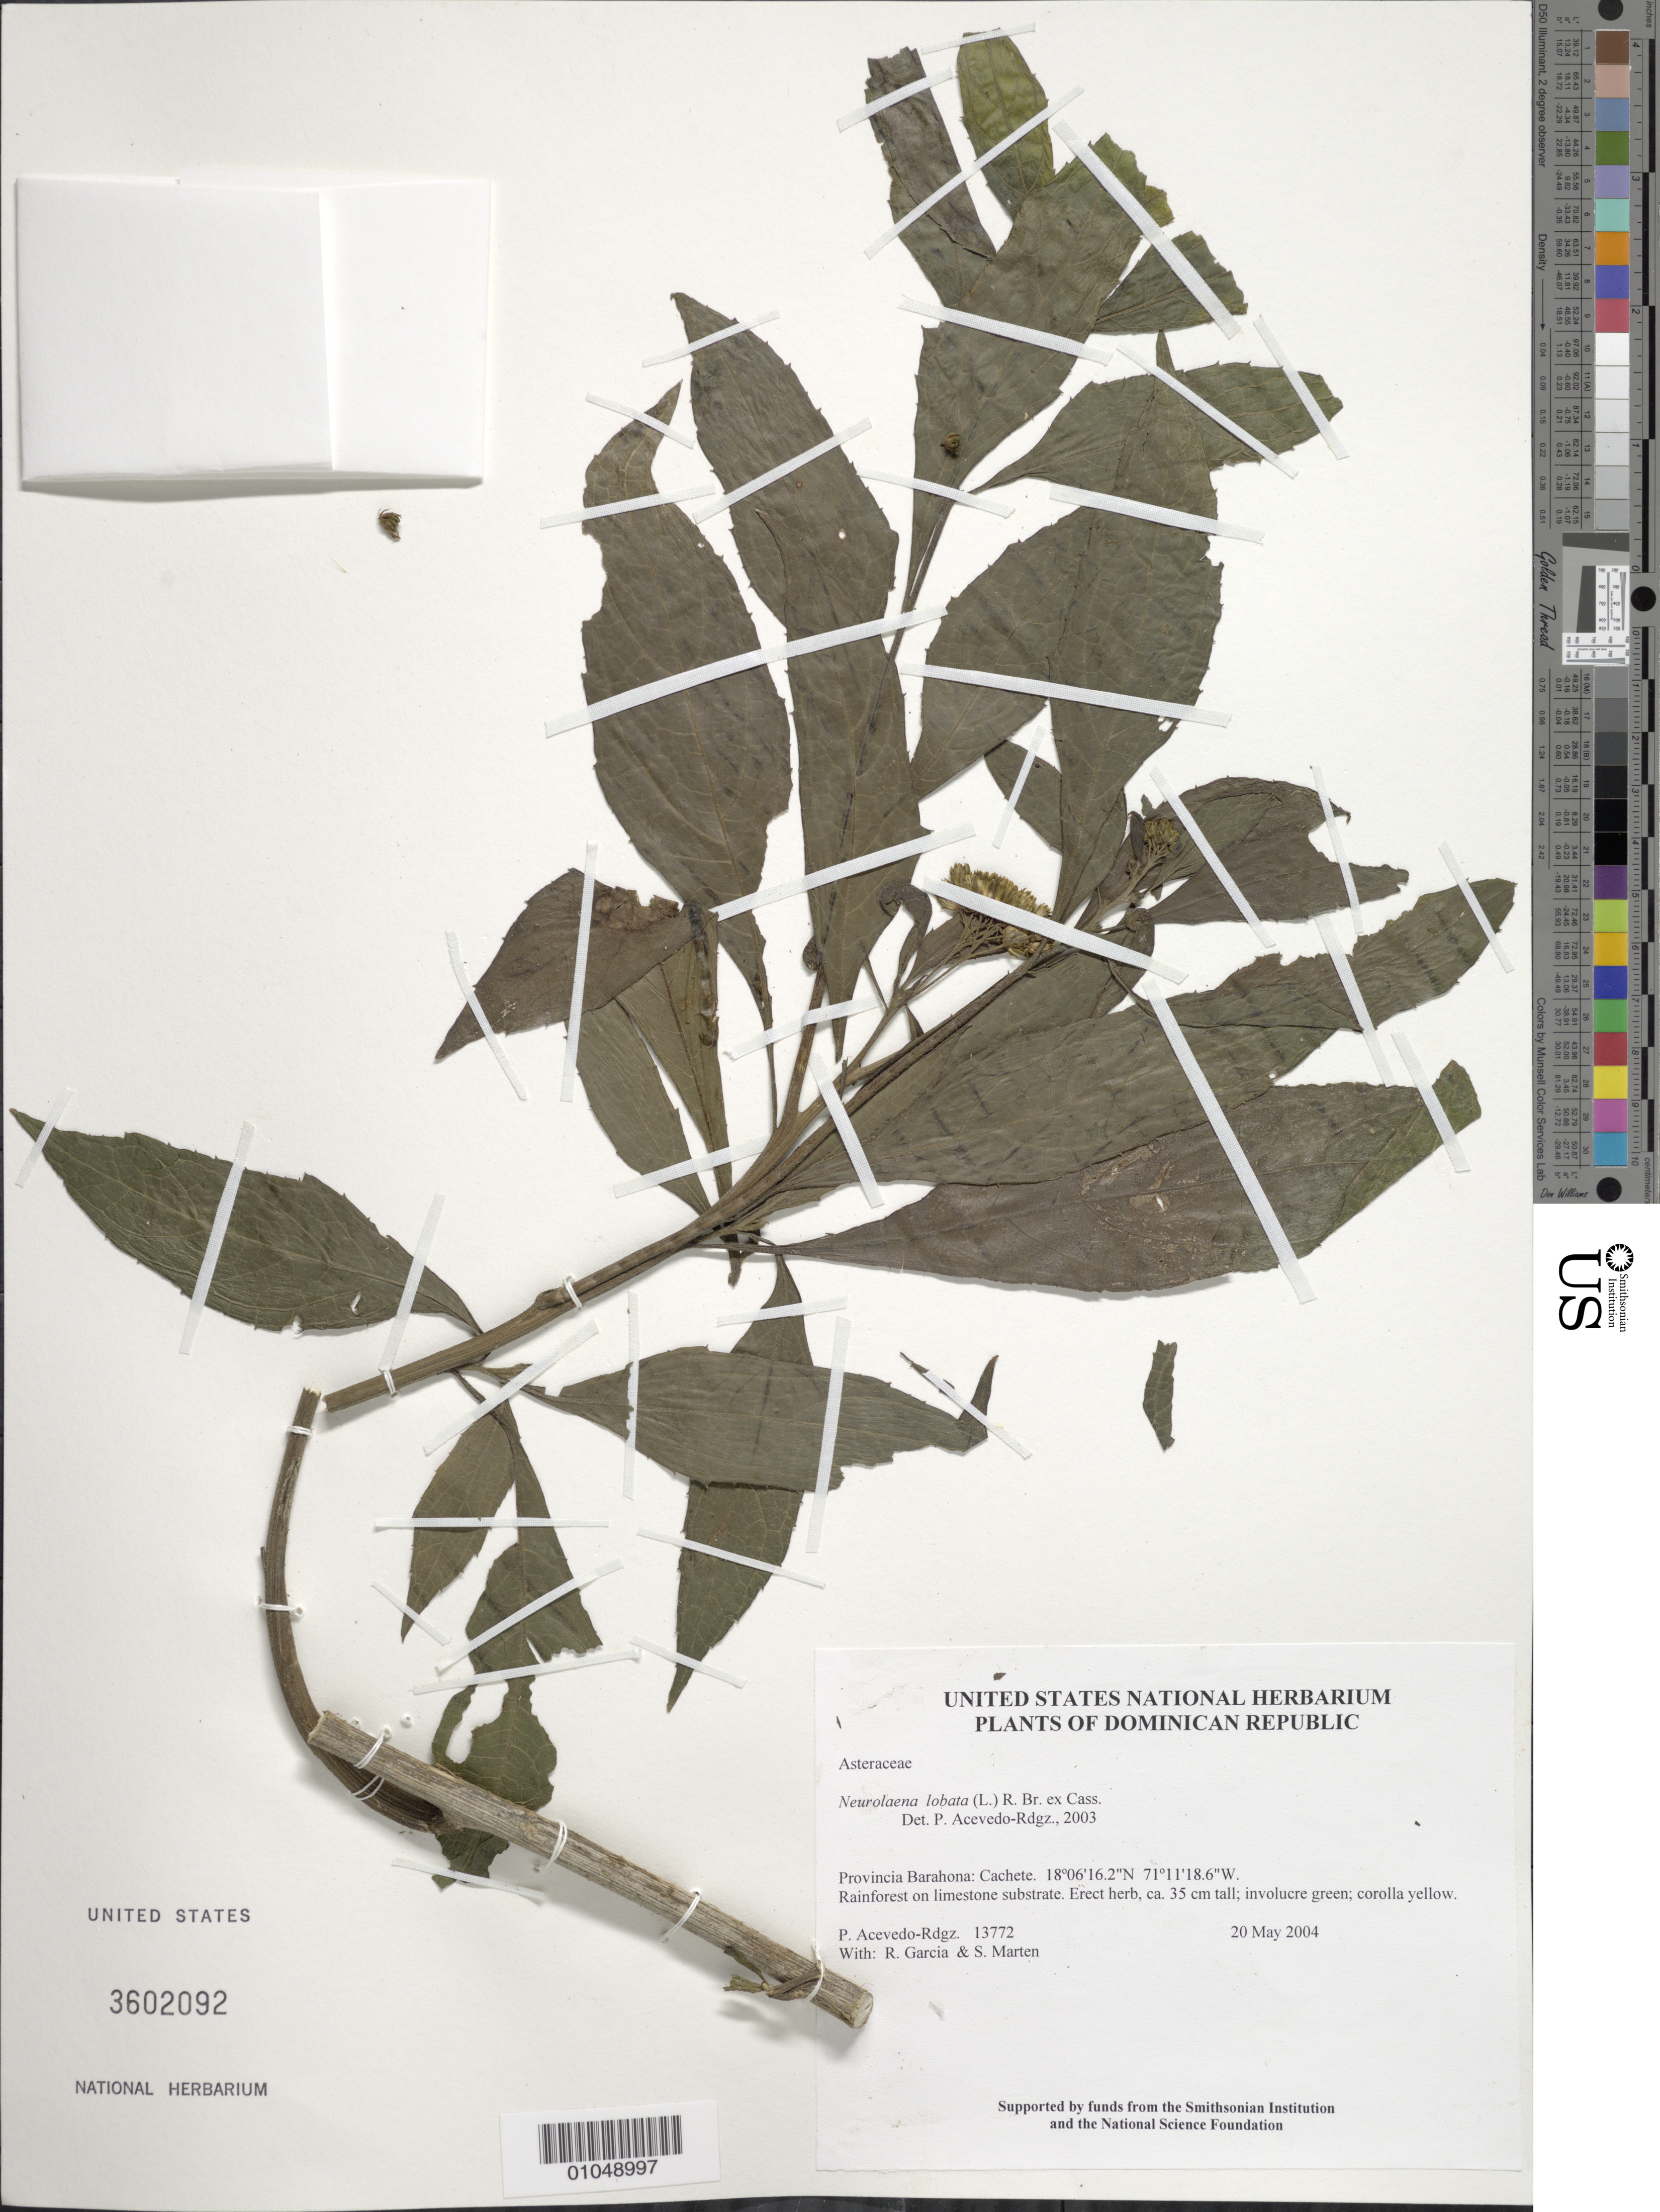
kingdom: Plantae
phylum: Tracheophyta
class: Magnoliopsida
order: Asterales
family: Asteraceae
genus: Neurolaena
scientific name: Neurolaena lobata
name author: (L.) R. Br. ex Cass.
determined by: Acevedo-Rodríguez, P., (BOT), Smithsonian Institution - National Museum of Natural History (UNITED STATES)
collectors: P. Acevedo-Rodr., R. G. García & S. Marten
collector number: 13772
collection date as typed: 20 May 2004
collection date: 2004-05-20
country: Dominican Republic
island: Hispaniola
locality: Provincia Barahona: Cachete.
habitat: Rainforest on limestone substrate.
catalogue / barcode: US 3602092